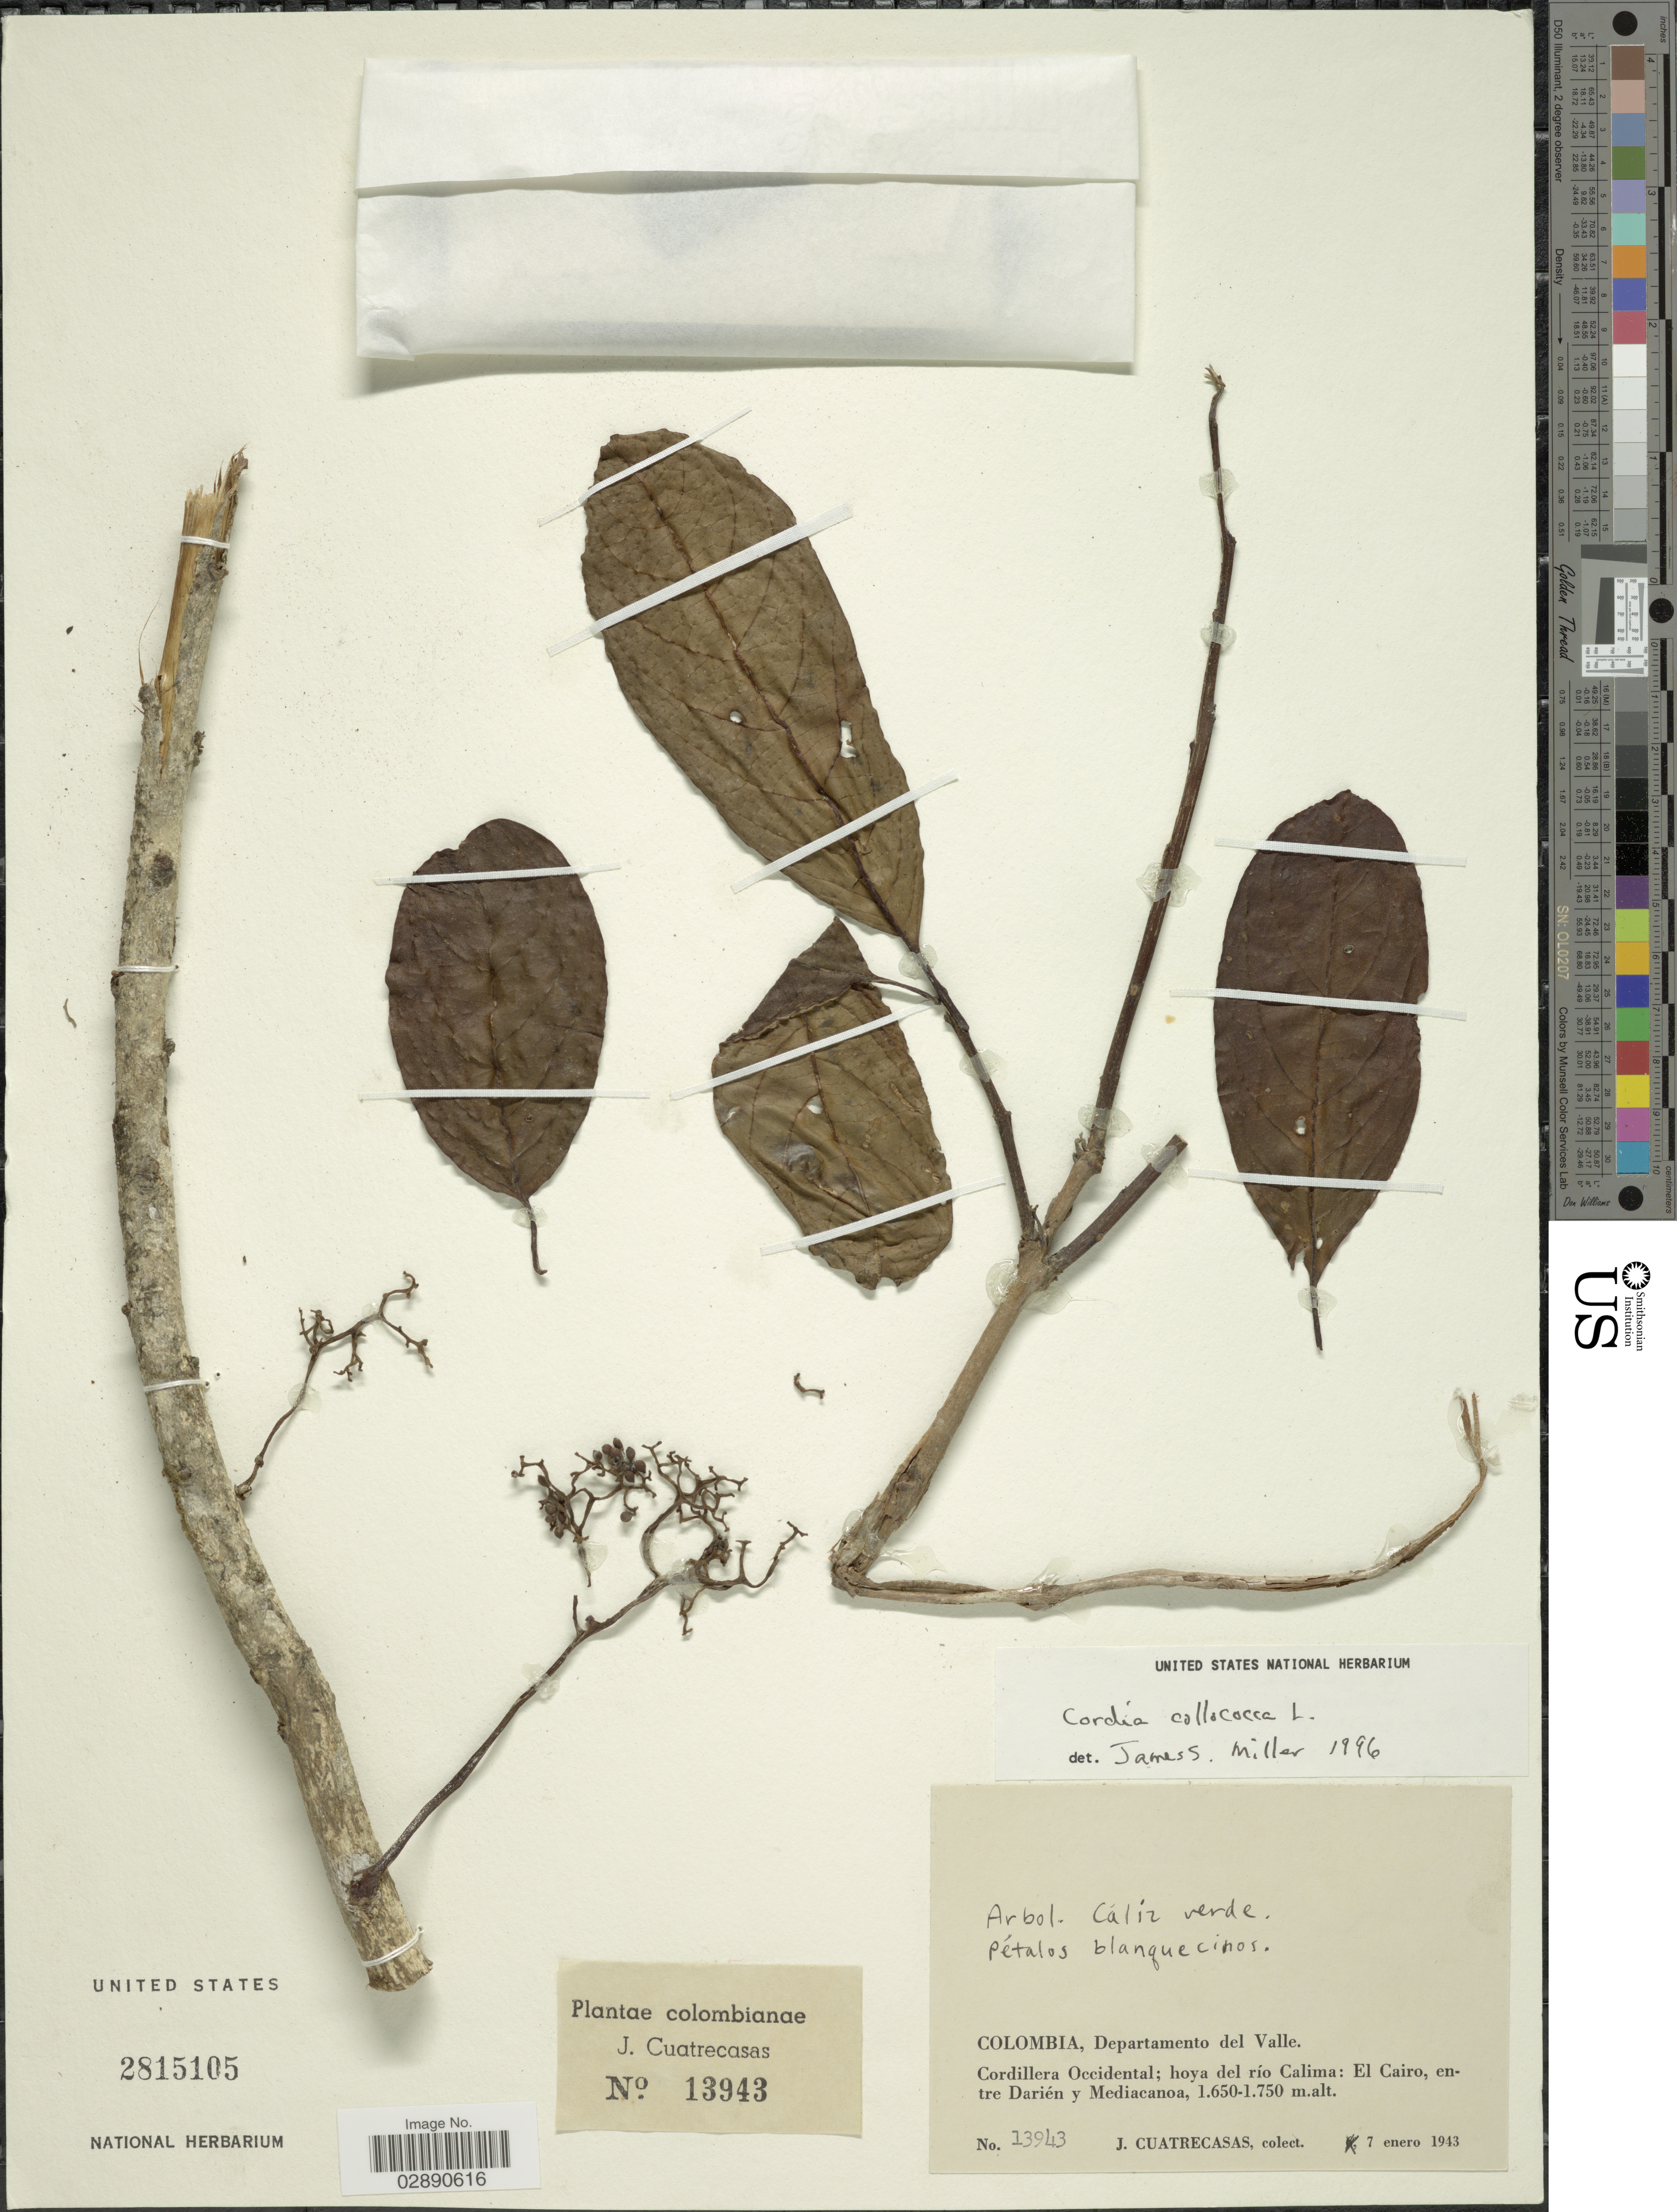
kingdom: Plantae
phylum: Tracheophyta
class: Magnoliopsida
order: Boraginales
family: Cordiaceae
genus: Cordia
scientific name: Cordia collococca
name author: L.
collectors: J. Cuatrecasas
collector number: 13943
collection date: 1943-01-07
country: Colombia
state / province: Valle del Cauca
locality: Departamento del Valle. Cordillera Occidental; hoya del río Calima: El Cairo, entre Darién y Mediacanoa.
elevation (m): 1650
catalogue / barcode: US 2815105